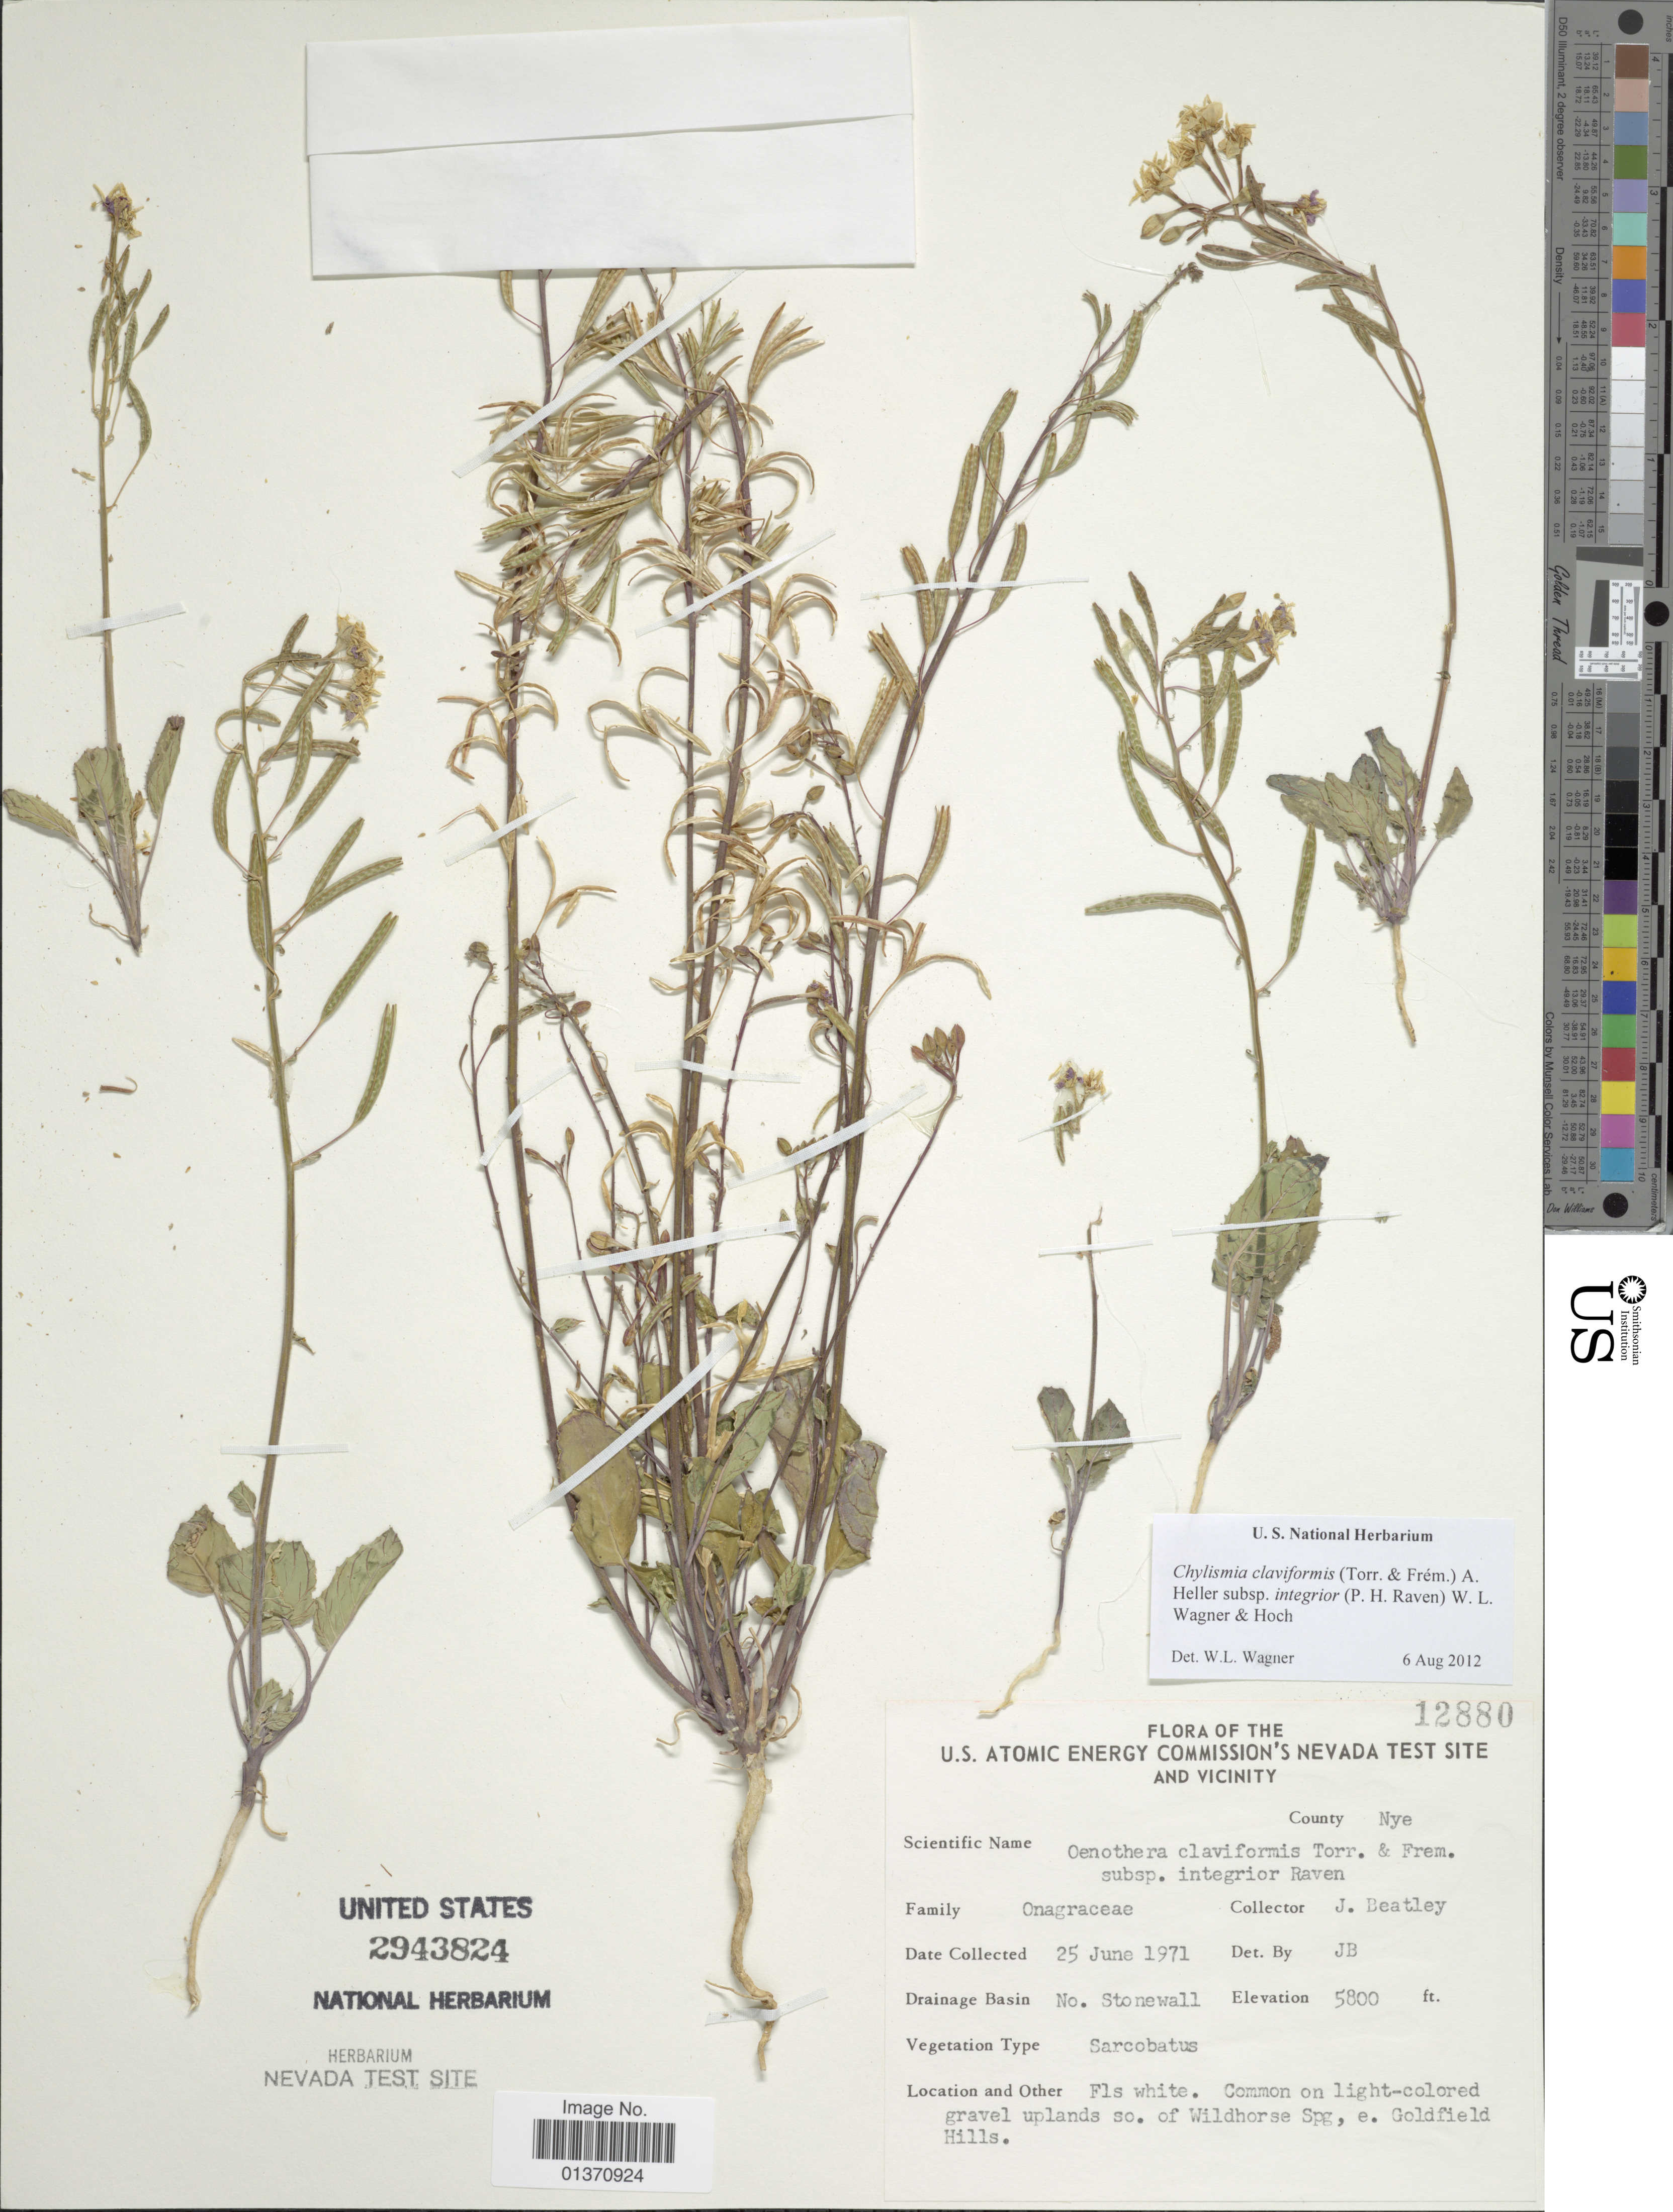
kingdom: Plantae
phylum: Tracheophyta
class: Magnoliopsida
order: Myrtales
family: Onagraceae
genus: Chylismia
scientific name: Chylismia claviformis subsp. integrior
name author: (P.H. Raven) W.L. Wagner & Hoch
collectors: J. C. Beatley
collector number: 12880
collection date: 1971-06-25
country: United States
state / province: Nevada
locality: U. S. Atomic Energy Commission's Nevada Test Site and Vicinity, No. Stonewall, gravel uplands so. of Wildhorse Spg, e. Goldfield Hills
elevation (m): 1768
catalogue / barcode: US 2943824